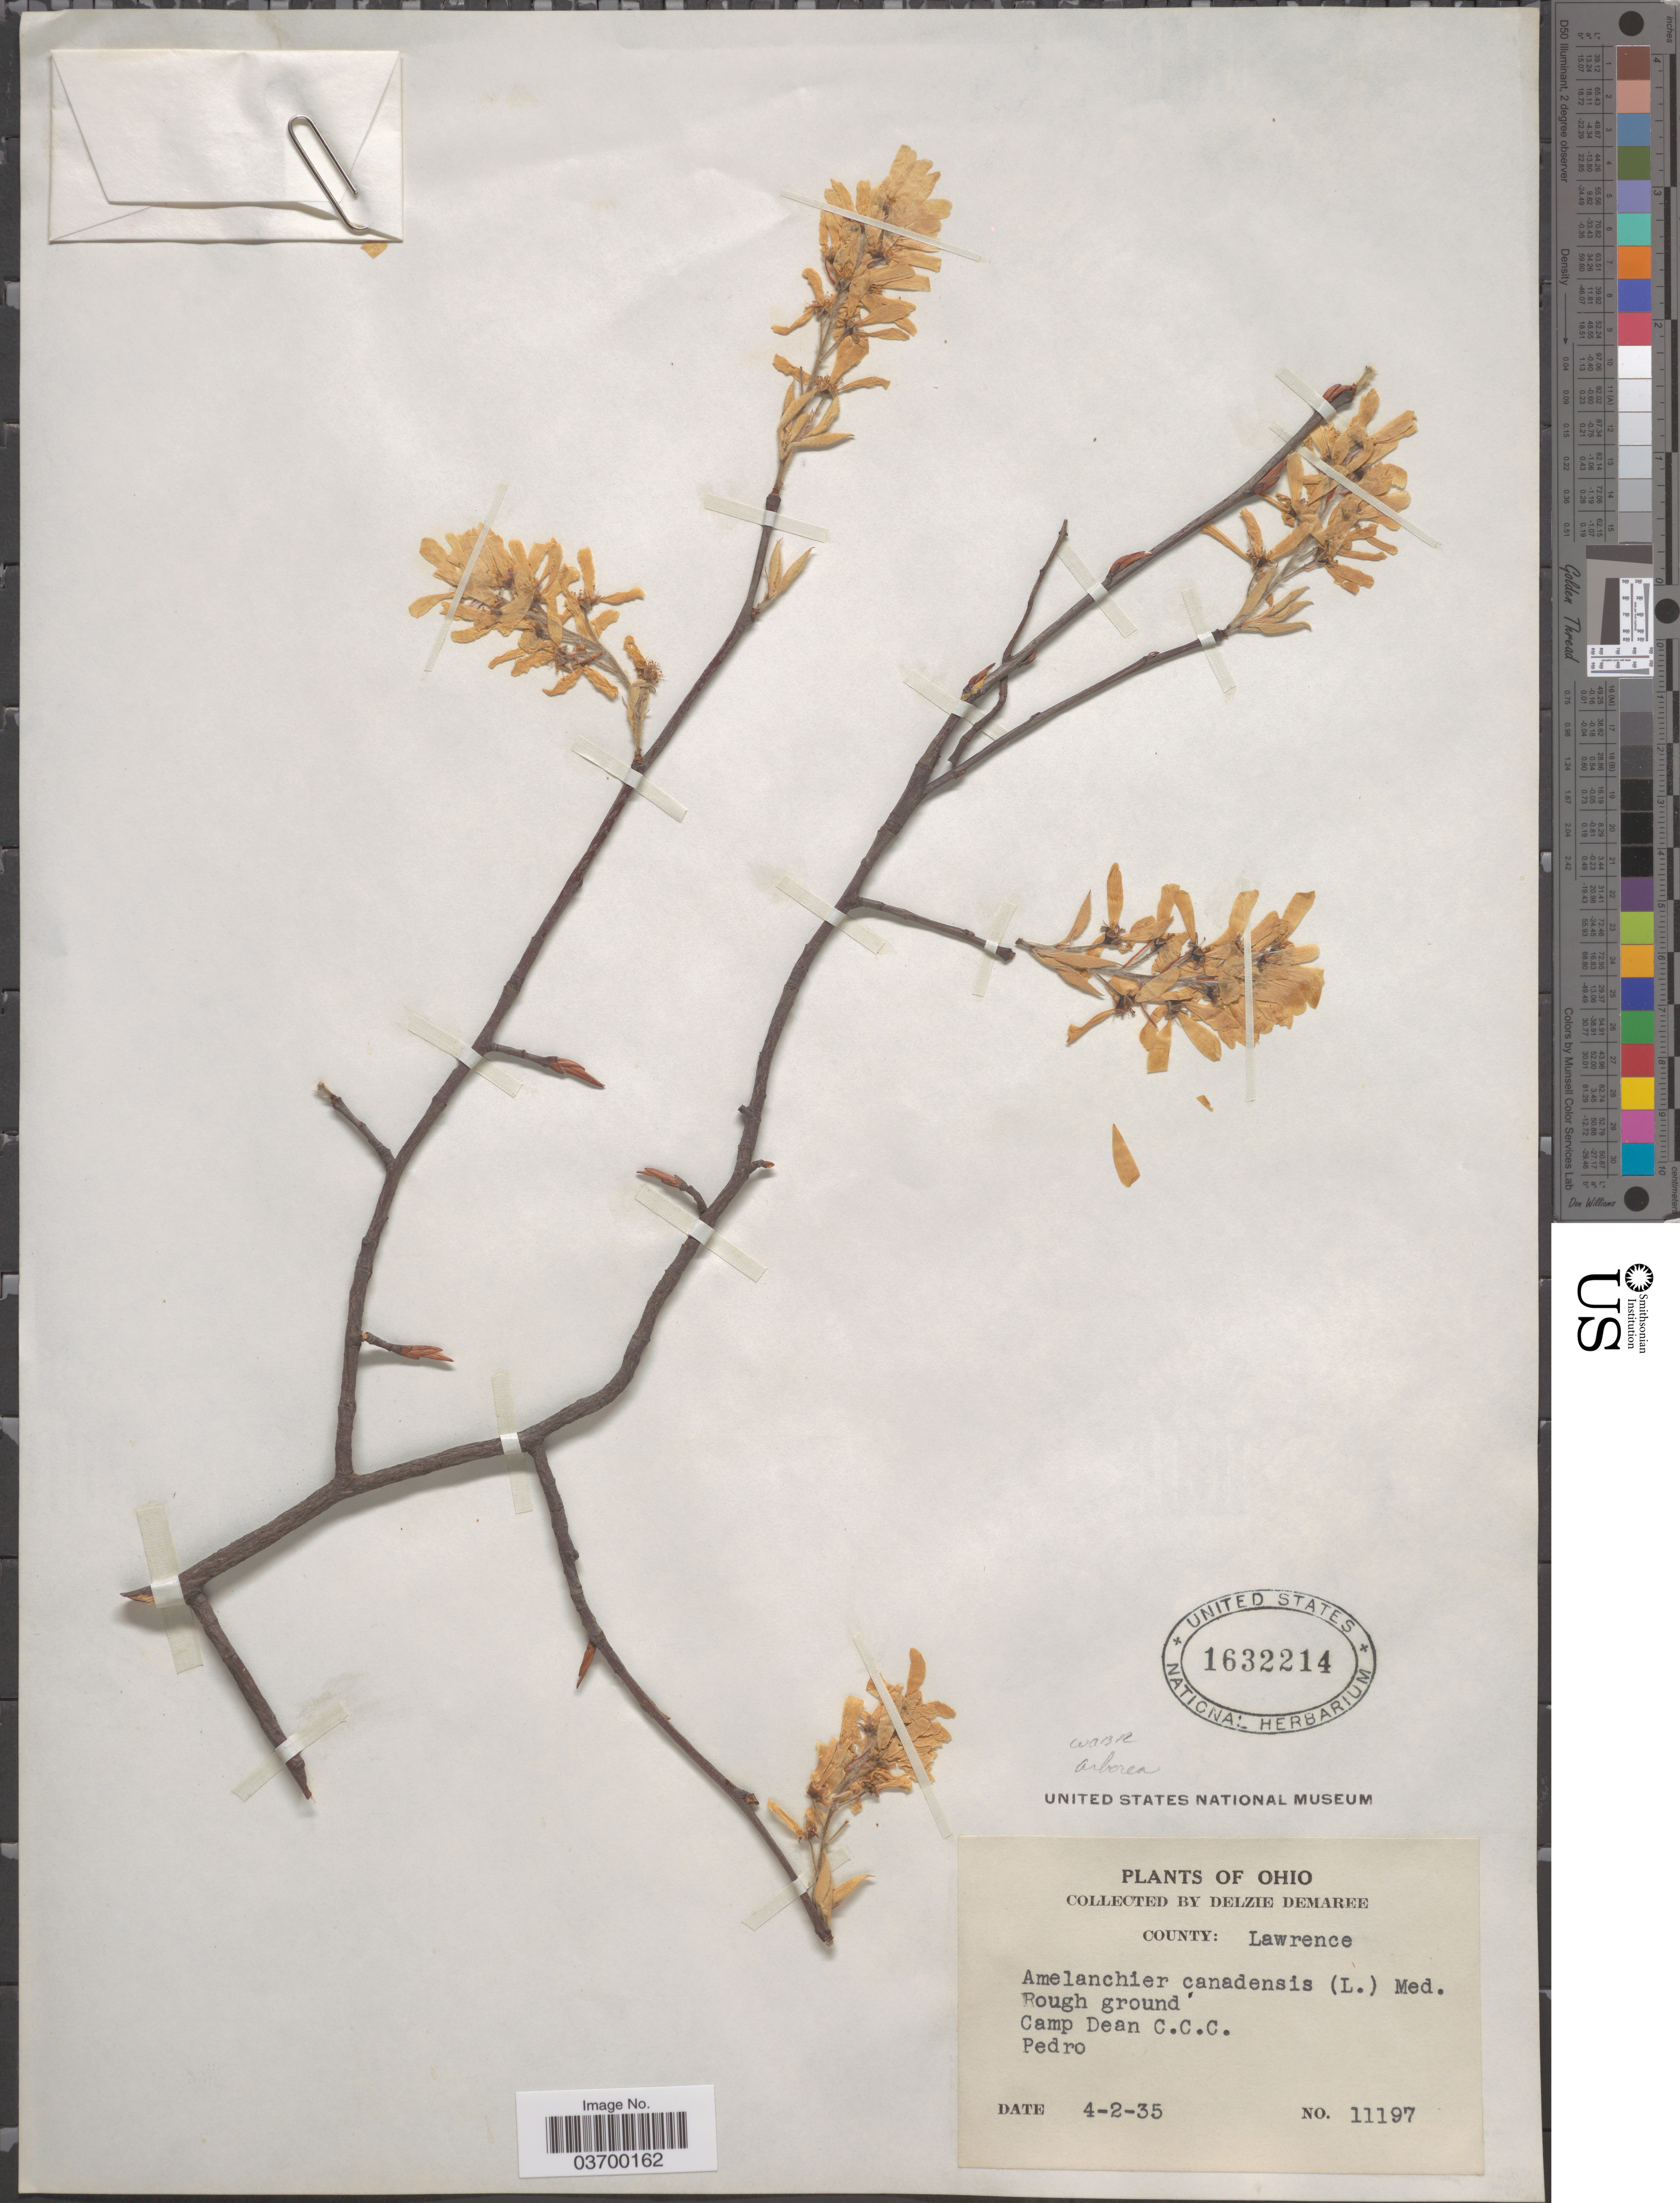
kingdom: Plantae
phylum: Tracheophyta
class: Magnoliopsida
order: Rosales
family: Rosaceae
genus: Amelanchier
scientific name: Amelanchier arborea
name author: (F. Michx.) Fernald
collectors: D. Demaree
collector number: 11197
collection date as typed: Transcribed d/m/y: 2/4/35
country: United States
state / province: Ohio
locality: County: Lawrence. Camp Dean C. C. C. Pedro.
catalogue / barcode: US 1632214